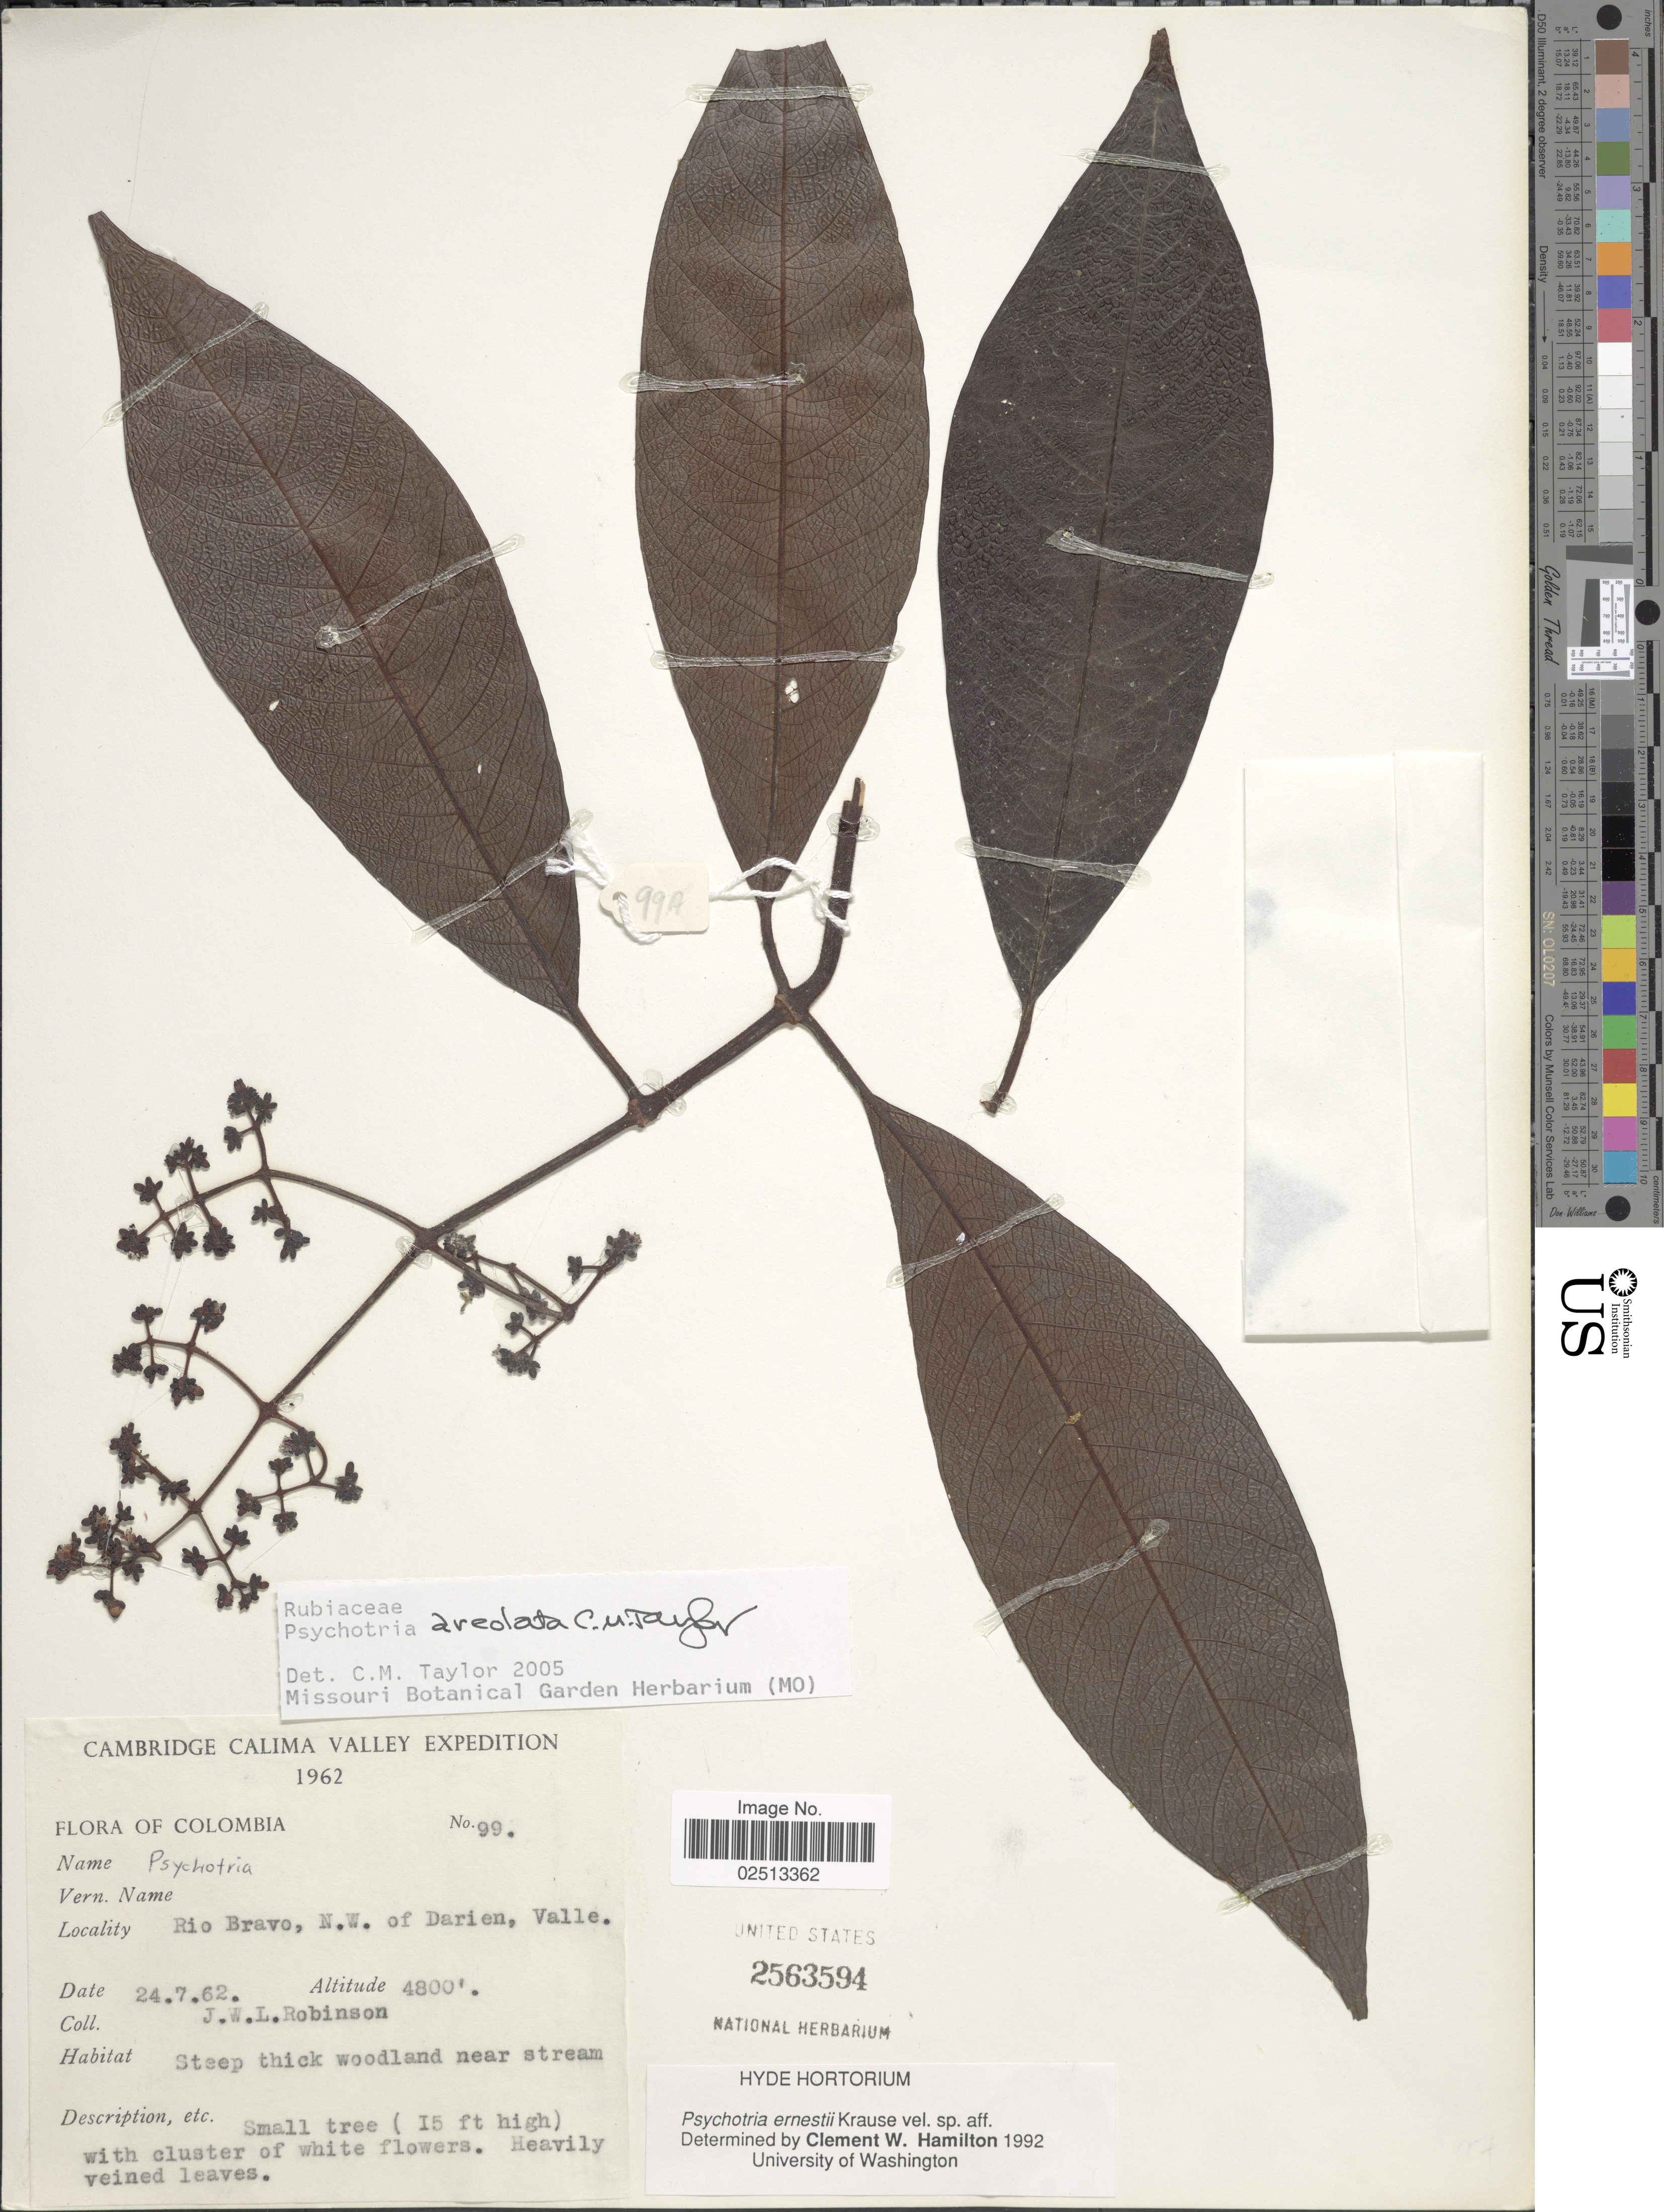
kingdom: Plantae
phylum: Tracheophyta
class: Magnoliopsida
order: Gentianales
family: Rubiaceae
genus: Psychotria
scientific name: Psychotria areolata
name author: C.M. Taylor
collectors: J. W. Robinson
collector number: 99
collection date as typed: Transcribed d/m/y: 24/7/62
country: Colombia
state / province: Valle del Cauca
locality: Rio Bravo, N.W. of Darien, Valle.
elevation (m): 1463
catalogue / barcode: US 2563594